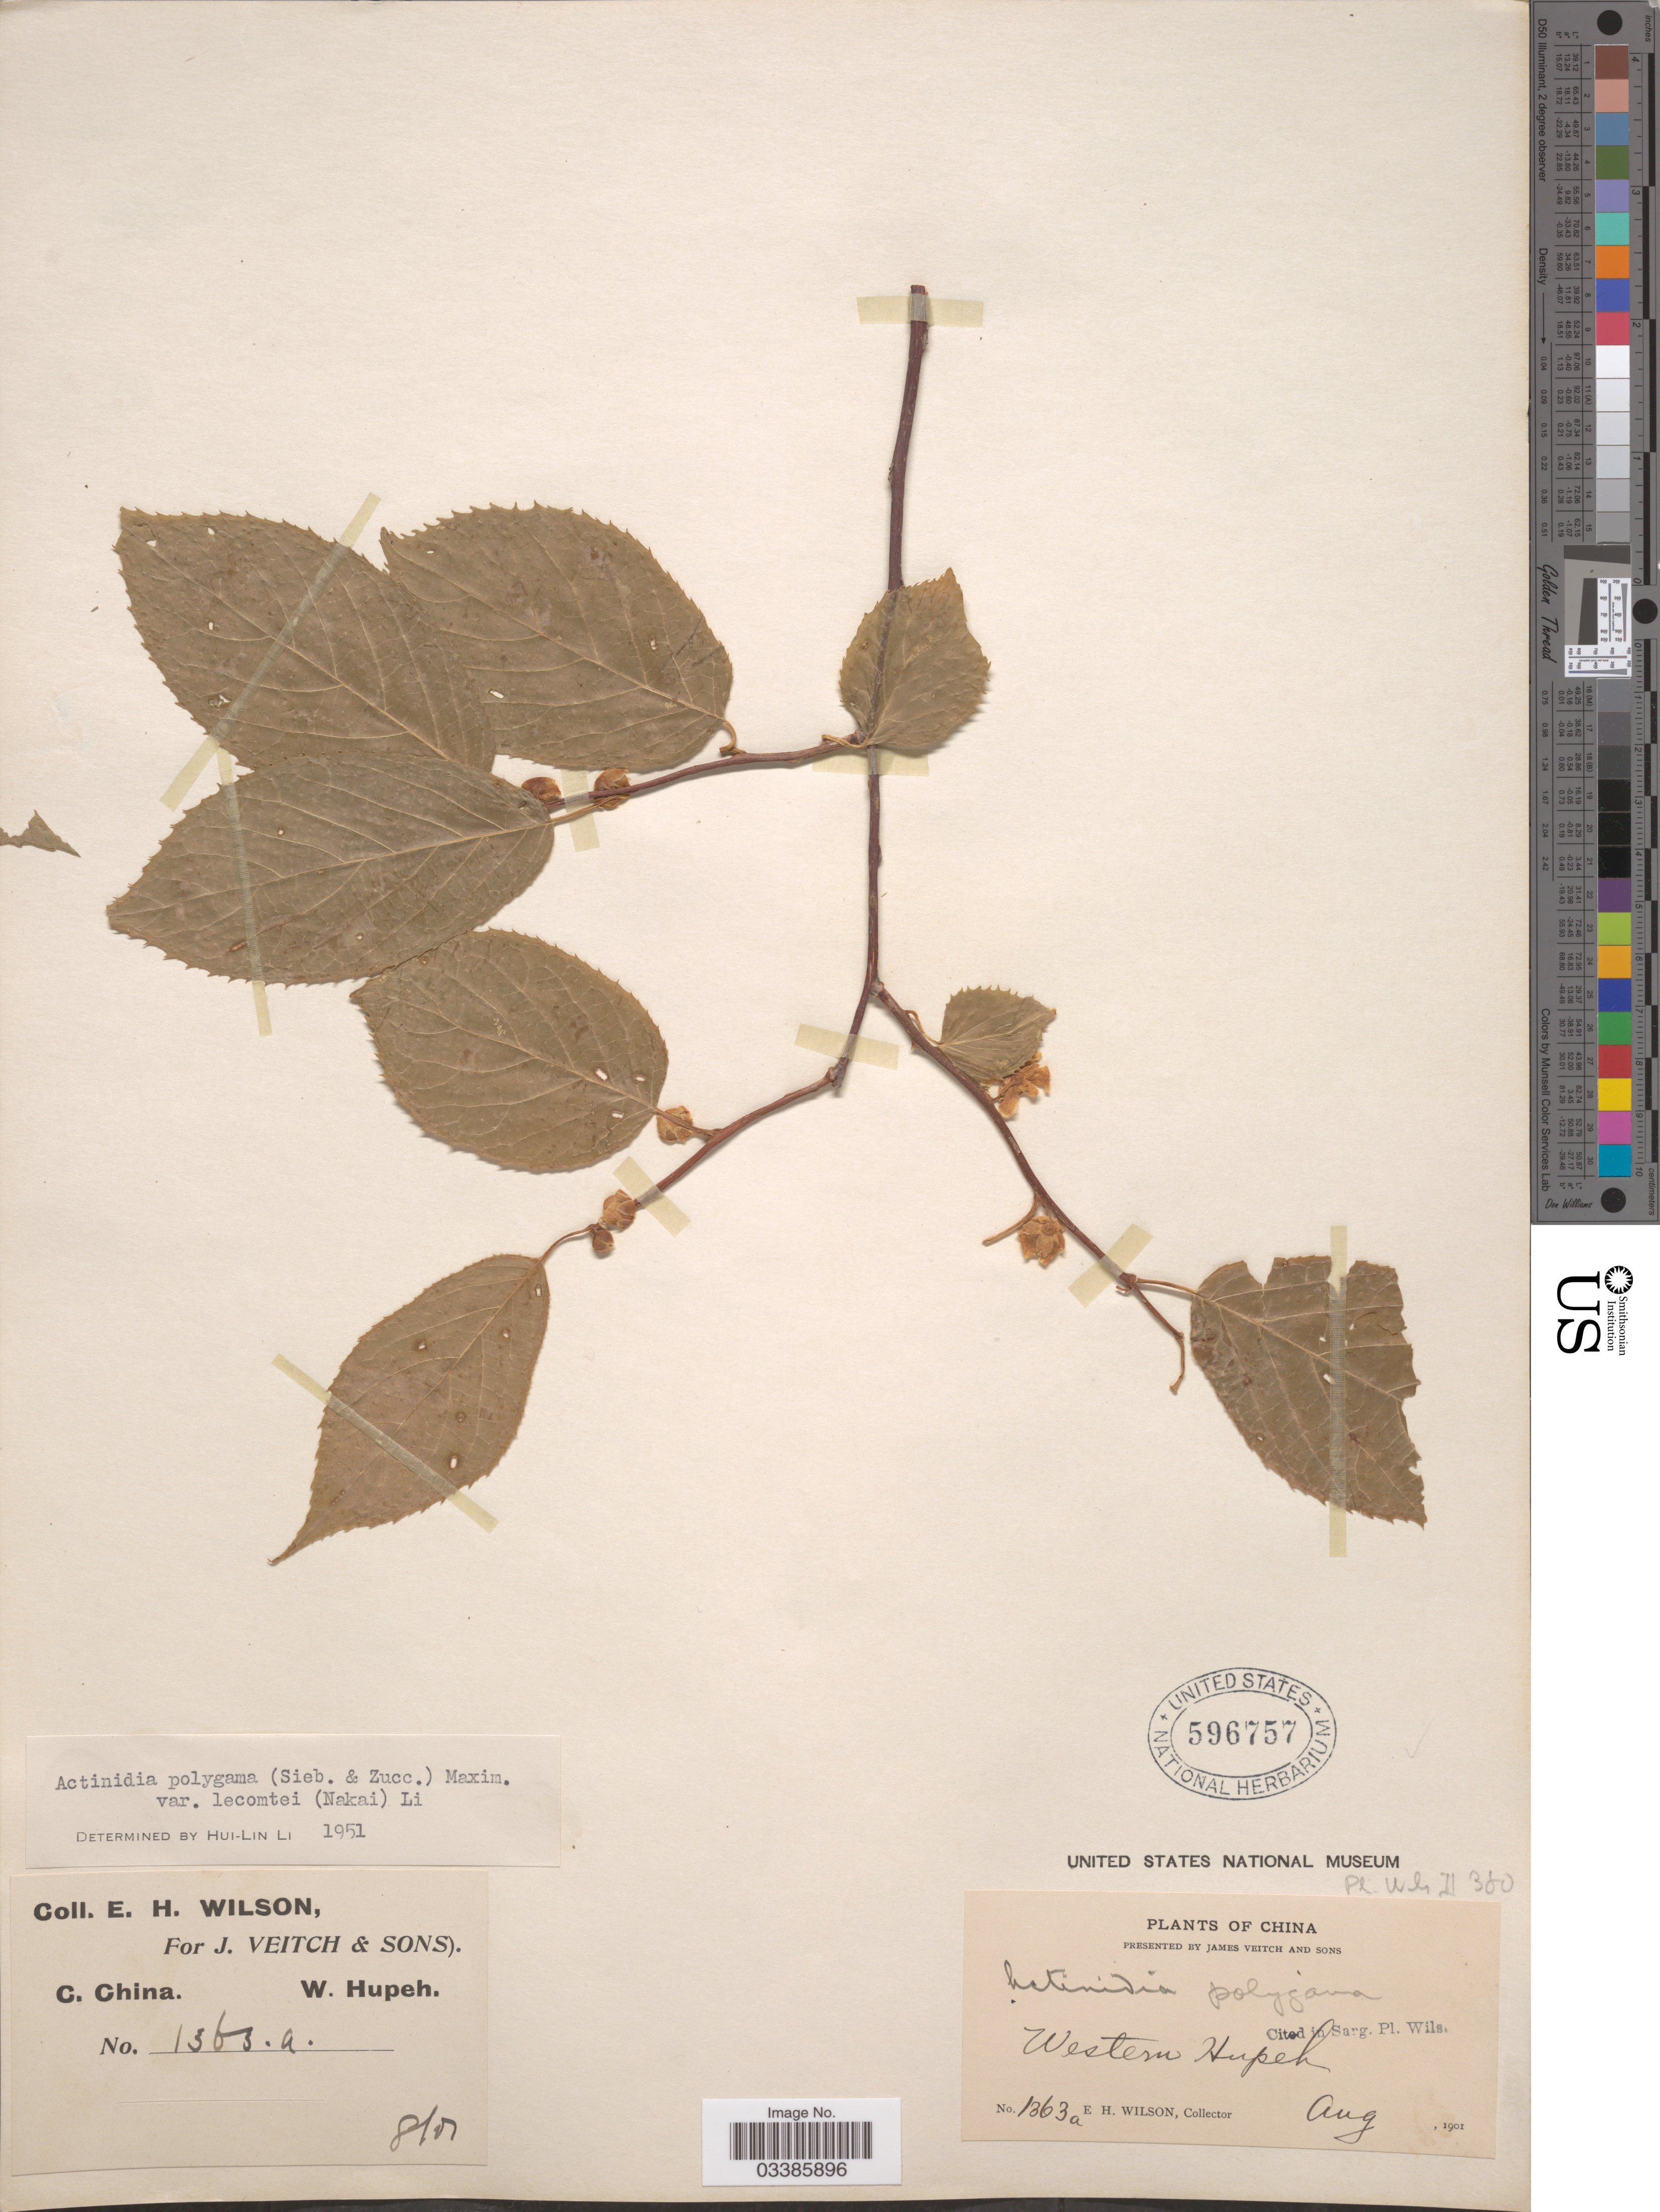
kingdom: Plantae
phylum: Tracheophyta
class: Magnoliopsida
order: Ericales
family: Actinidiaceae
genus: Actinidia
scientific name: Actinidia polygama var. lecomtei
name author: (Nakai) H.L. Li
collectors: E. Wilson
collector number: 1363 a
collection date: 1901-08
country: China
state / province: Hubei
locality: C. China. W. Hupeh.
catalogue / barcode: US 596757